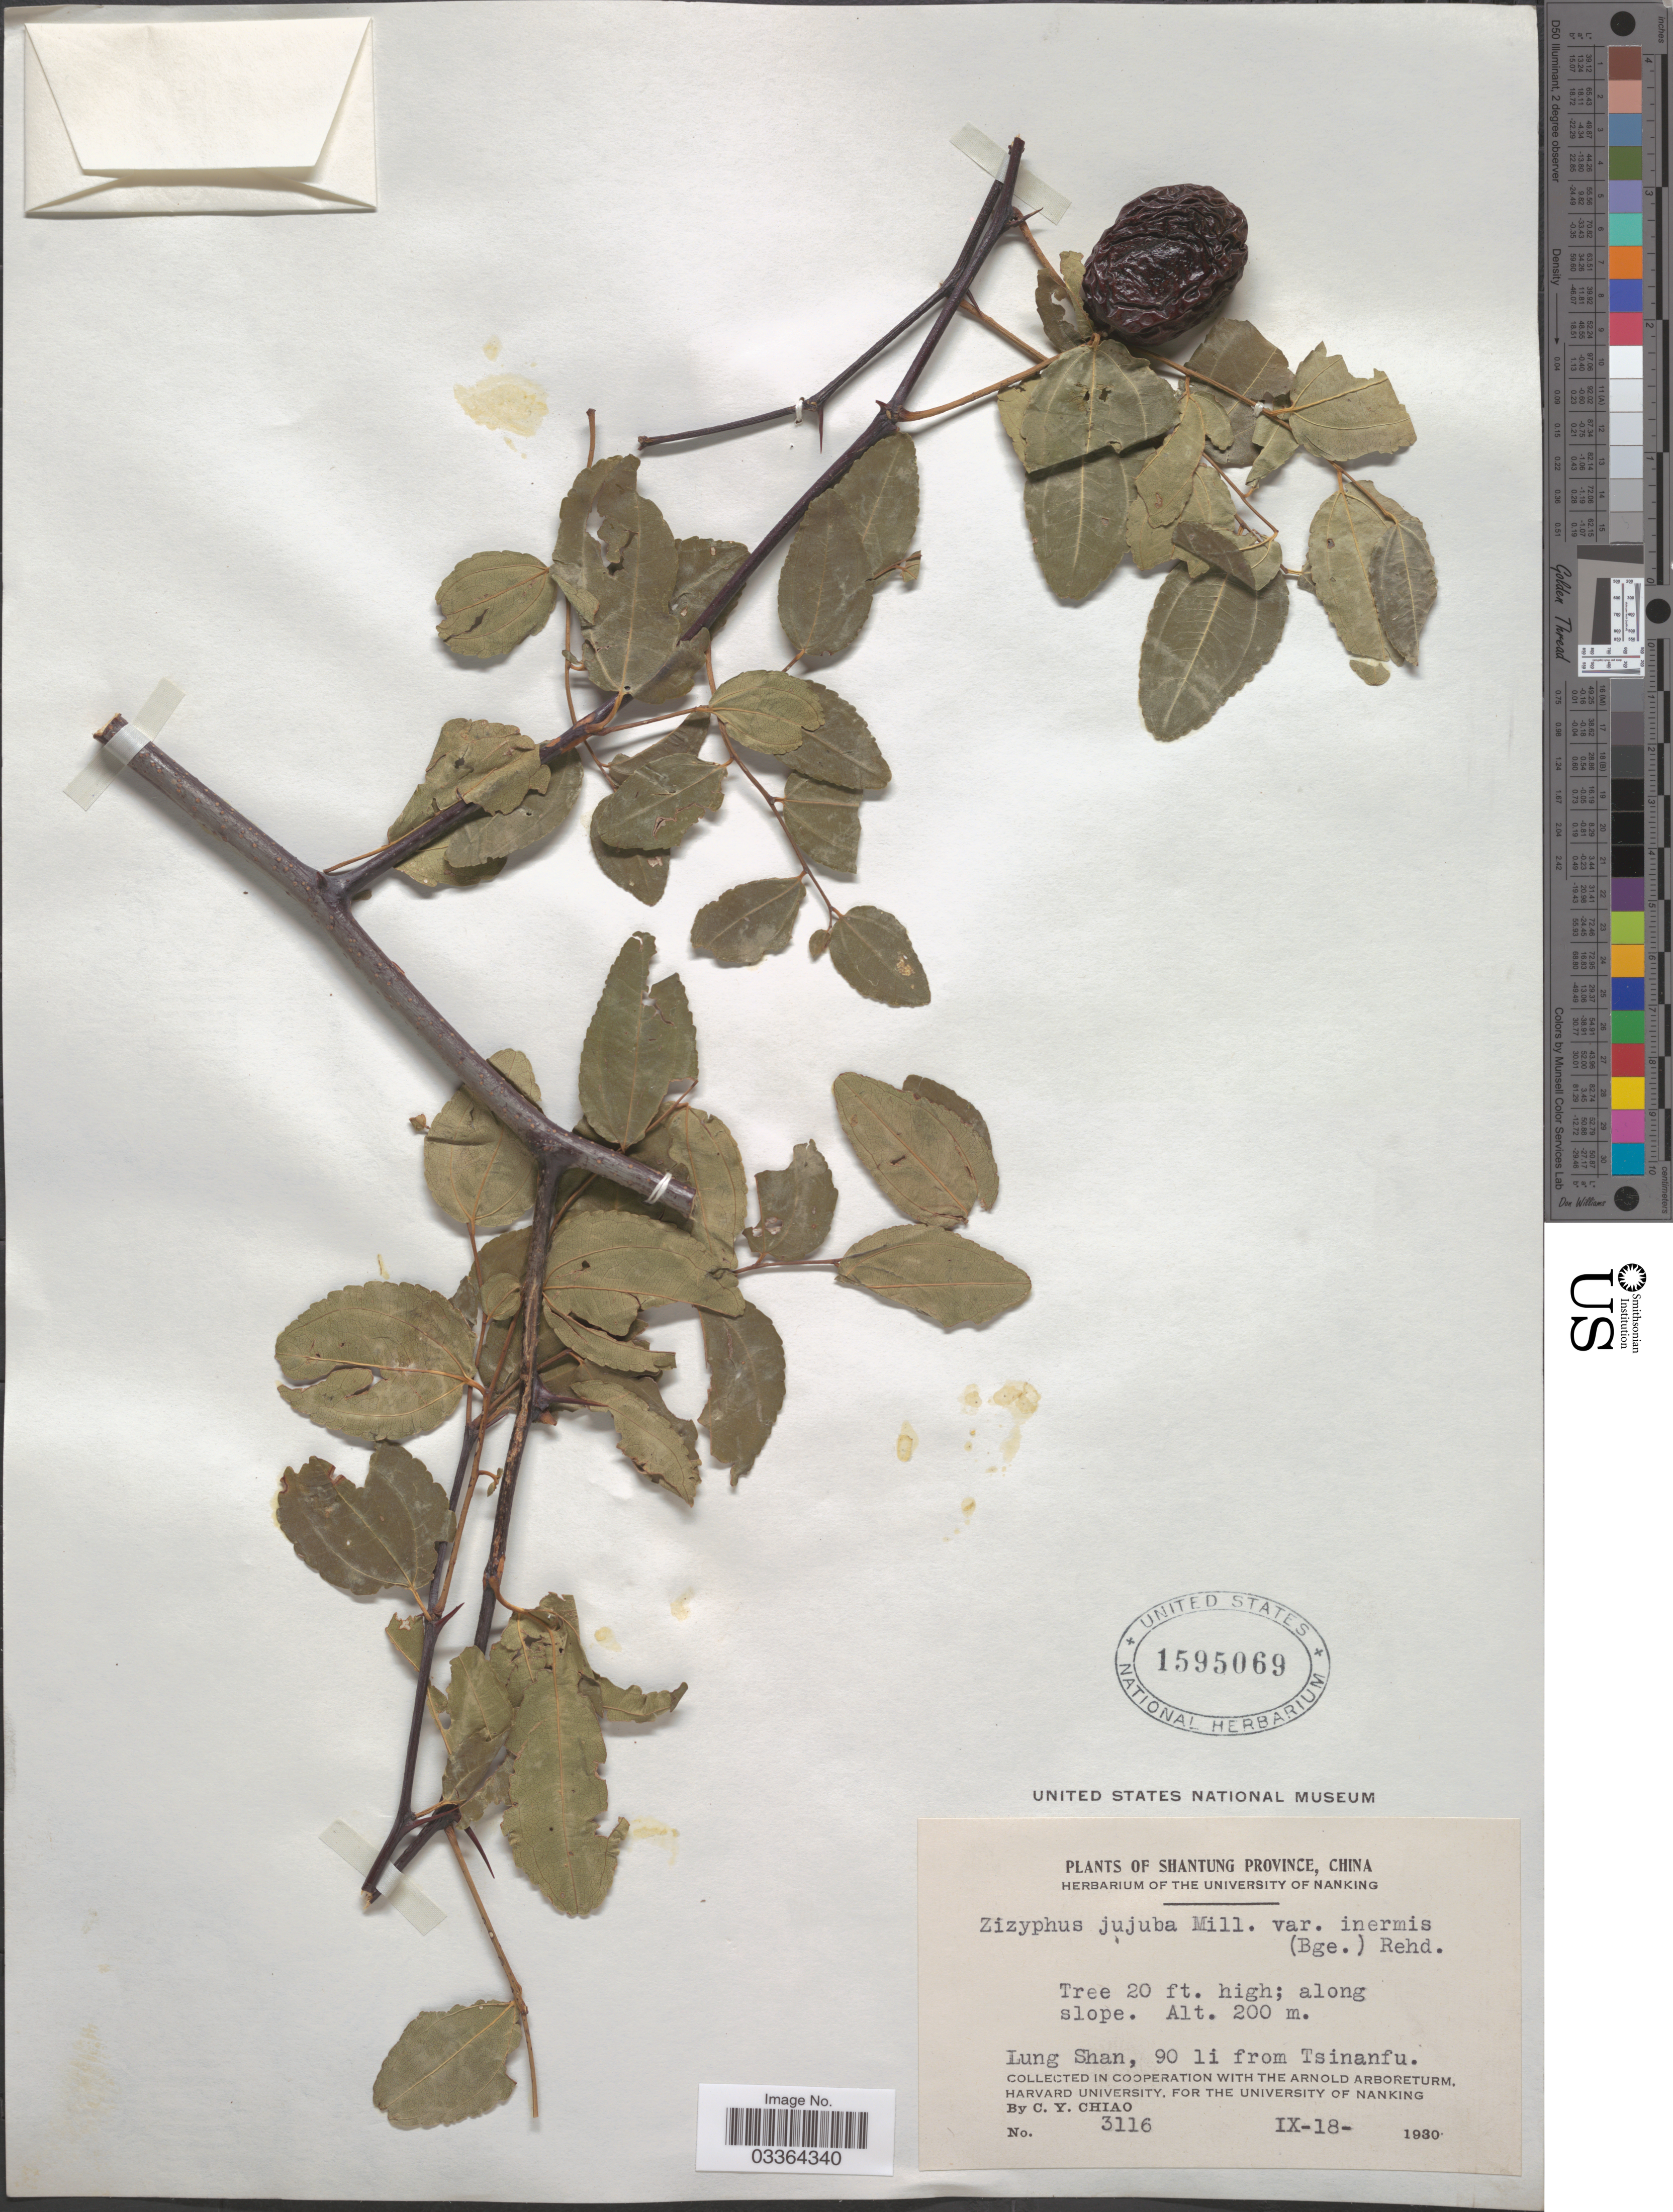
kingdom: Plantae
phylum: Tracheophyta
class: Magnoliopsida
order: Rosales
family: Rhamnaceae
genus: Ziziphus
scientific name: Ziziphus jujuba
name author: Mill.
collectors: C. Y. Chiao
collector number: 3116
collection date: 1930-09-18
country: China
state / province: Shandong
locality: Shantung Province. Lung Shan, 90 li from Tsinanfu.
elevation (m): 200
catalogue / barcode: US 1595069